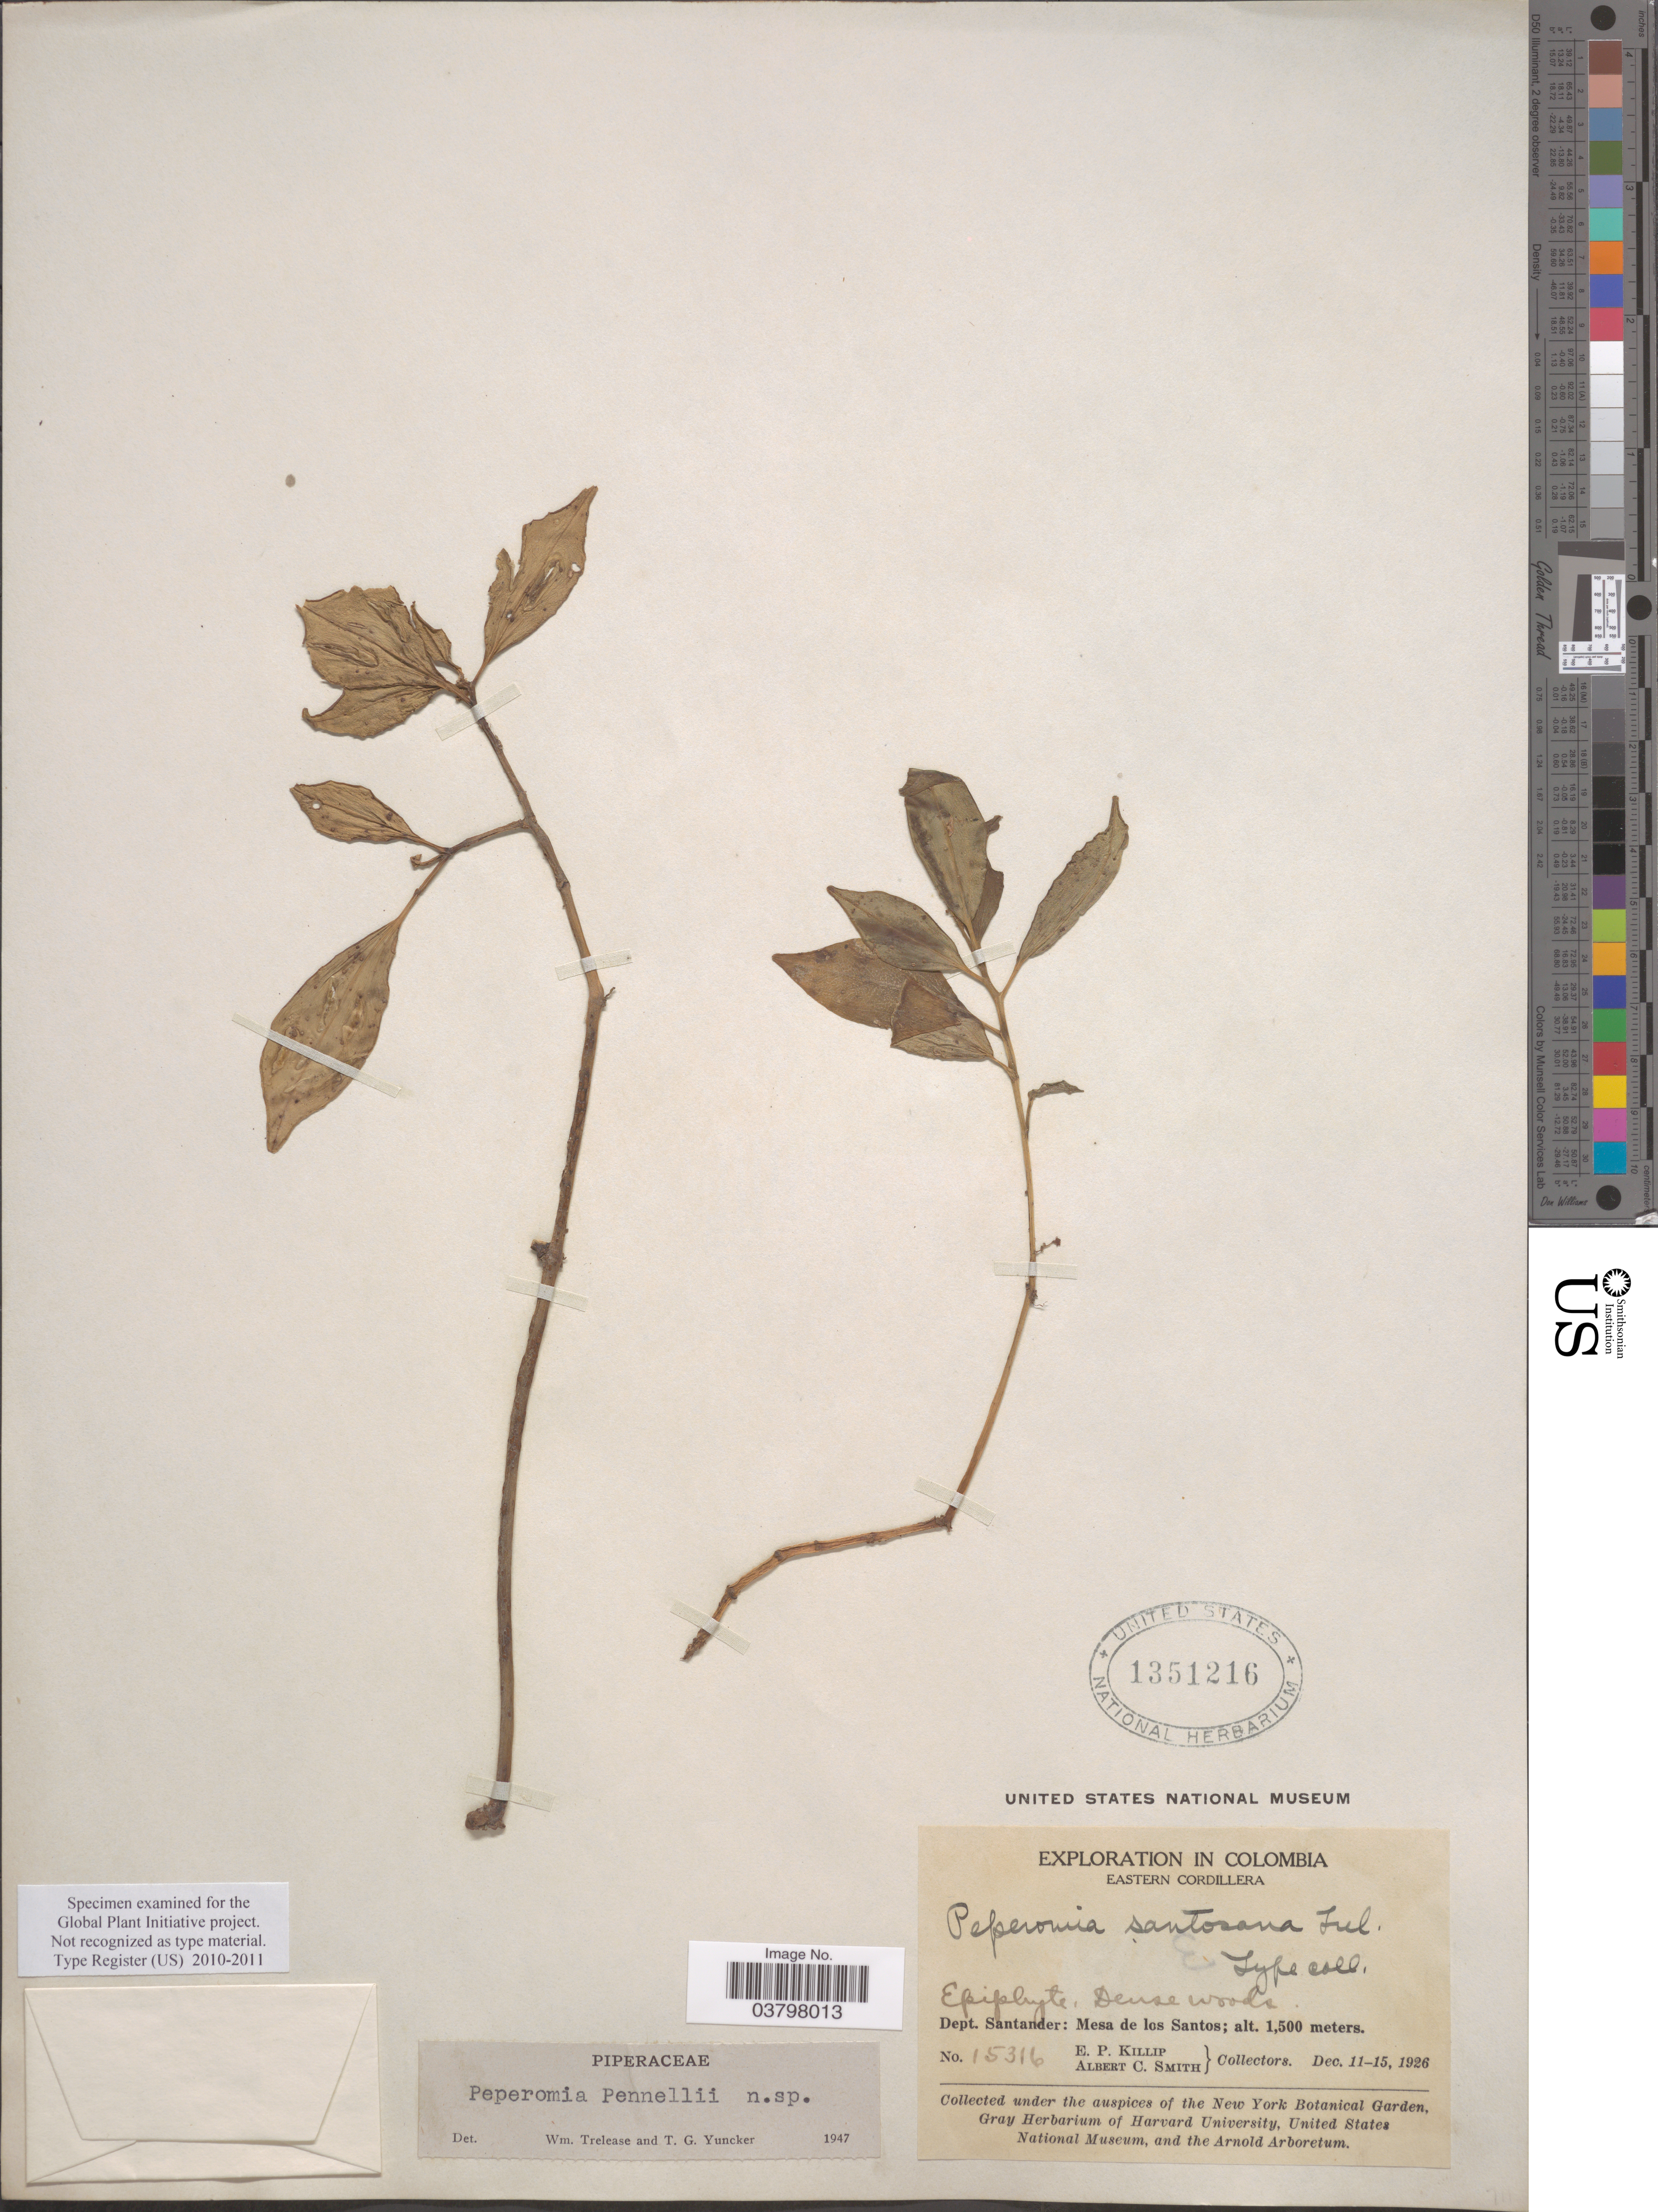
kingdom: Plantae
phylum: Tracheophyta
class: Magnoliopsida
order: Piperales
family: Piperaceae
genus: Peperomia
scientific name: Peperomia pennellii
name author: Trel. & Yunck.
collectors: E. P. Killip & A. C. Smith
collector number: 15316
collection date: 1926-12-11/1926-12-15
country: Colombia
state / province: Santander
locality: Eastern Cordillera. Dept. Santander: Mesa de los Santos.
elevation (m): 1500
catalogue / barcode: US 1351216